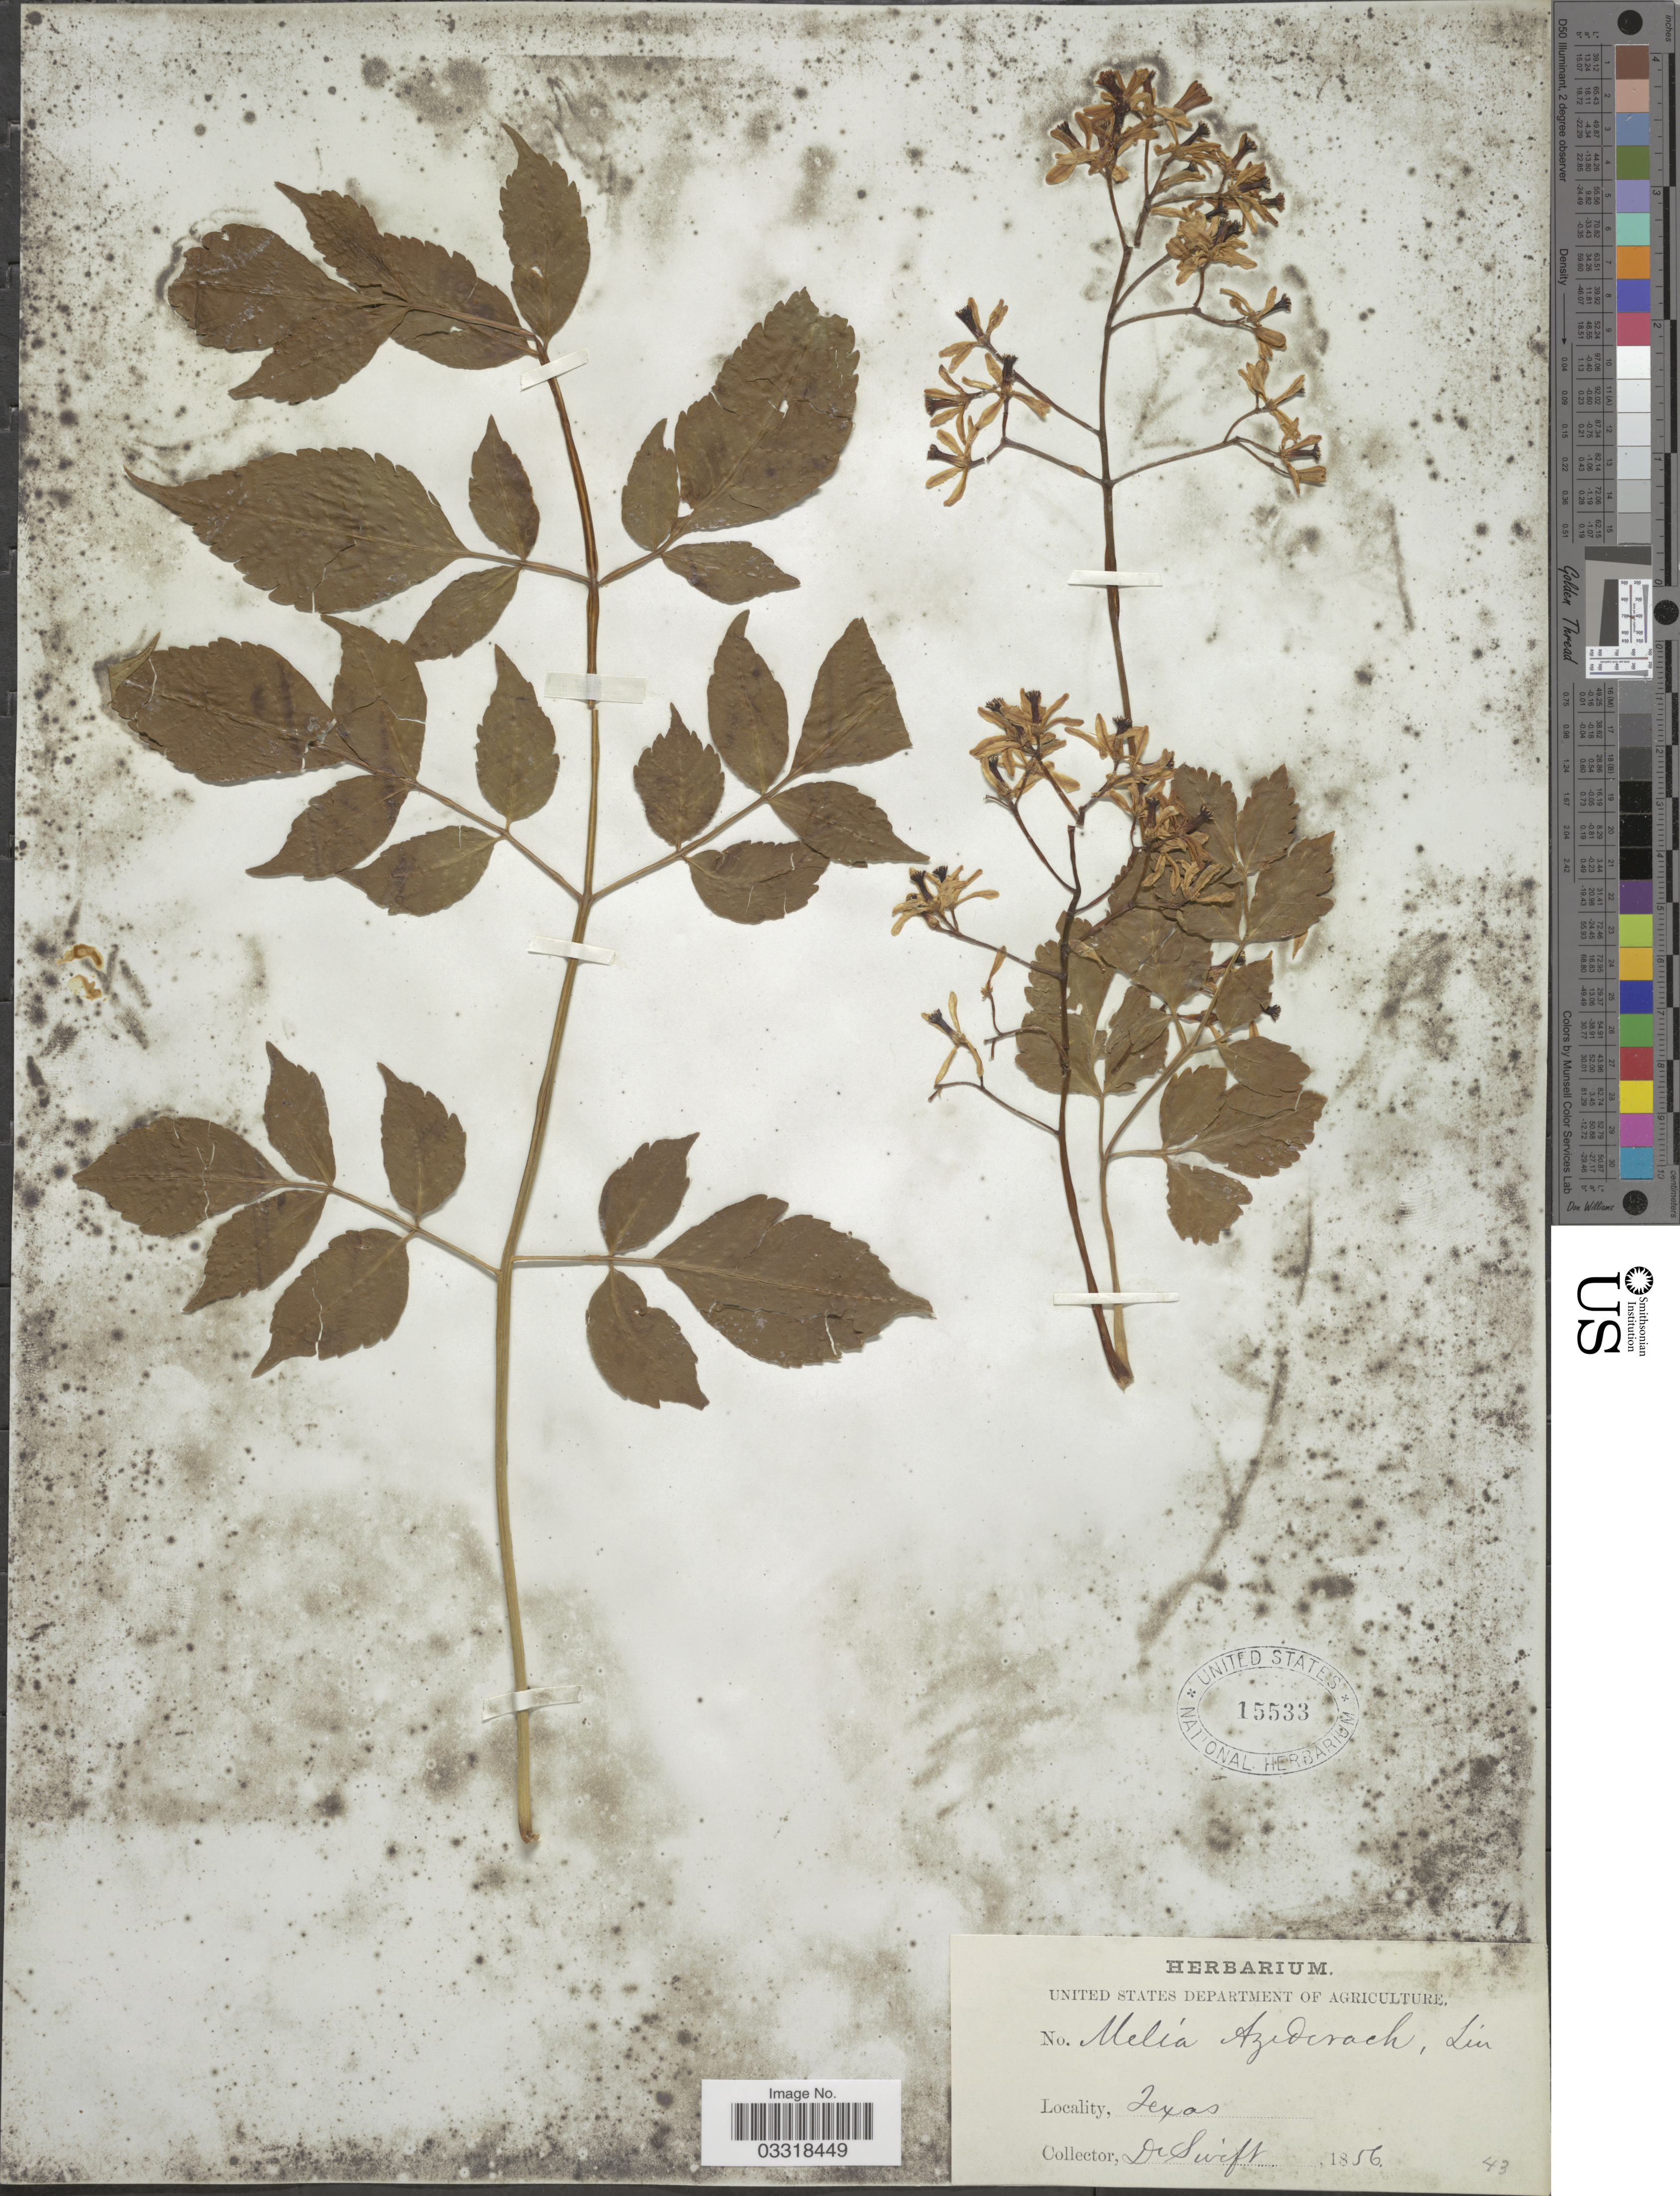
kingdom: Plantae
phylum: Tracheophyta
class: Magnoliopsida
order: Sapindales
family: Meliaceae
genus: Melia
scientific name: Melia azedarach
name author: L.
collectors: Swift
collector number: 43?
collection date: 1856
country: United States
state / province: Texas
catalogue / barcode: US 15533